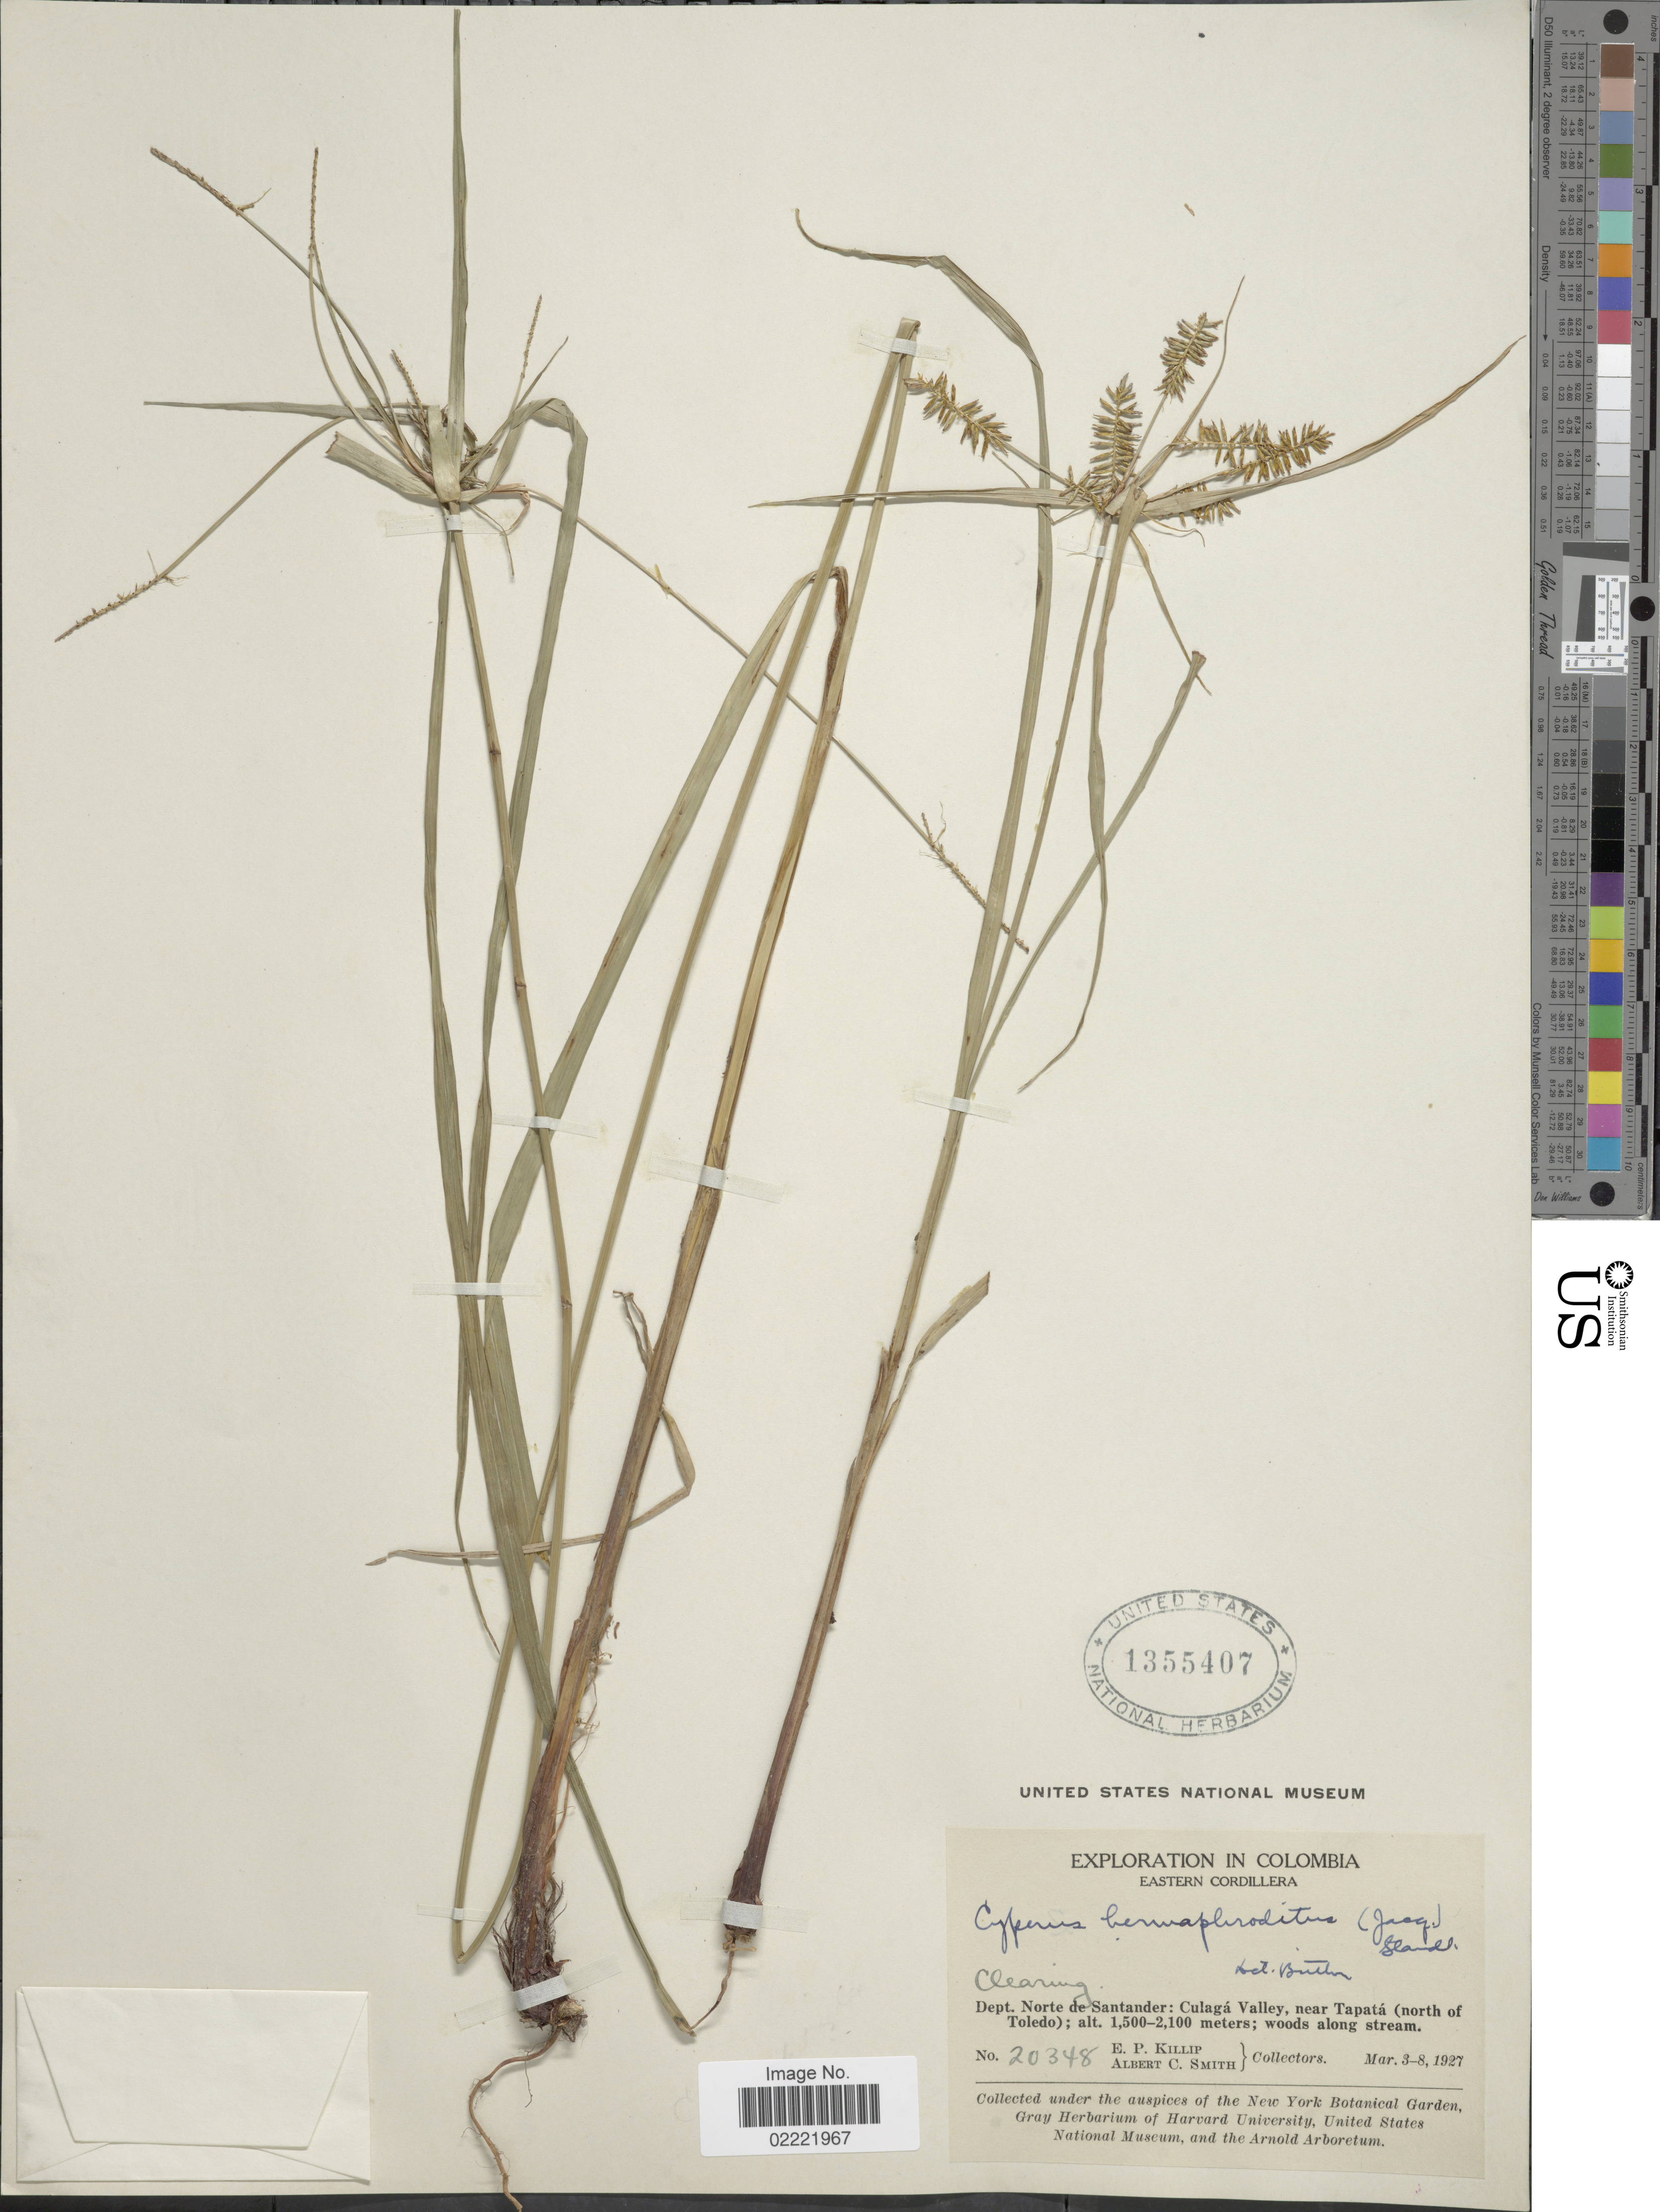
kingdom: Plantae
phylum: Tracheophyta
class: Liliopsida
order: Poales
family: Cyperaceae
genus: Cyperus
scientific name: Cyperus hermaphroditus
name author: (Jacq.) Standl.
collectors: E. P. Killip & A. C. Smith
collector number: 20348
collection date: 1927-03-03/1927-03-08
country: Colombia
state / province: Norte de Santander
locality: Eastern Cordillera, Culaga Valley, near Tapata (north of Toledo), woods along stream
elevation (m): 1500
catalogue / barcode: US 1355407